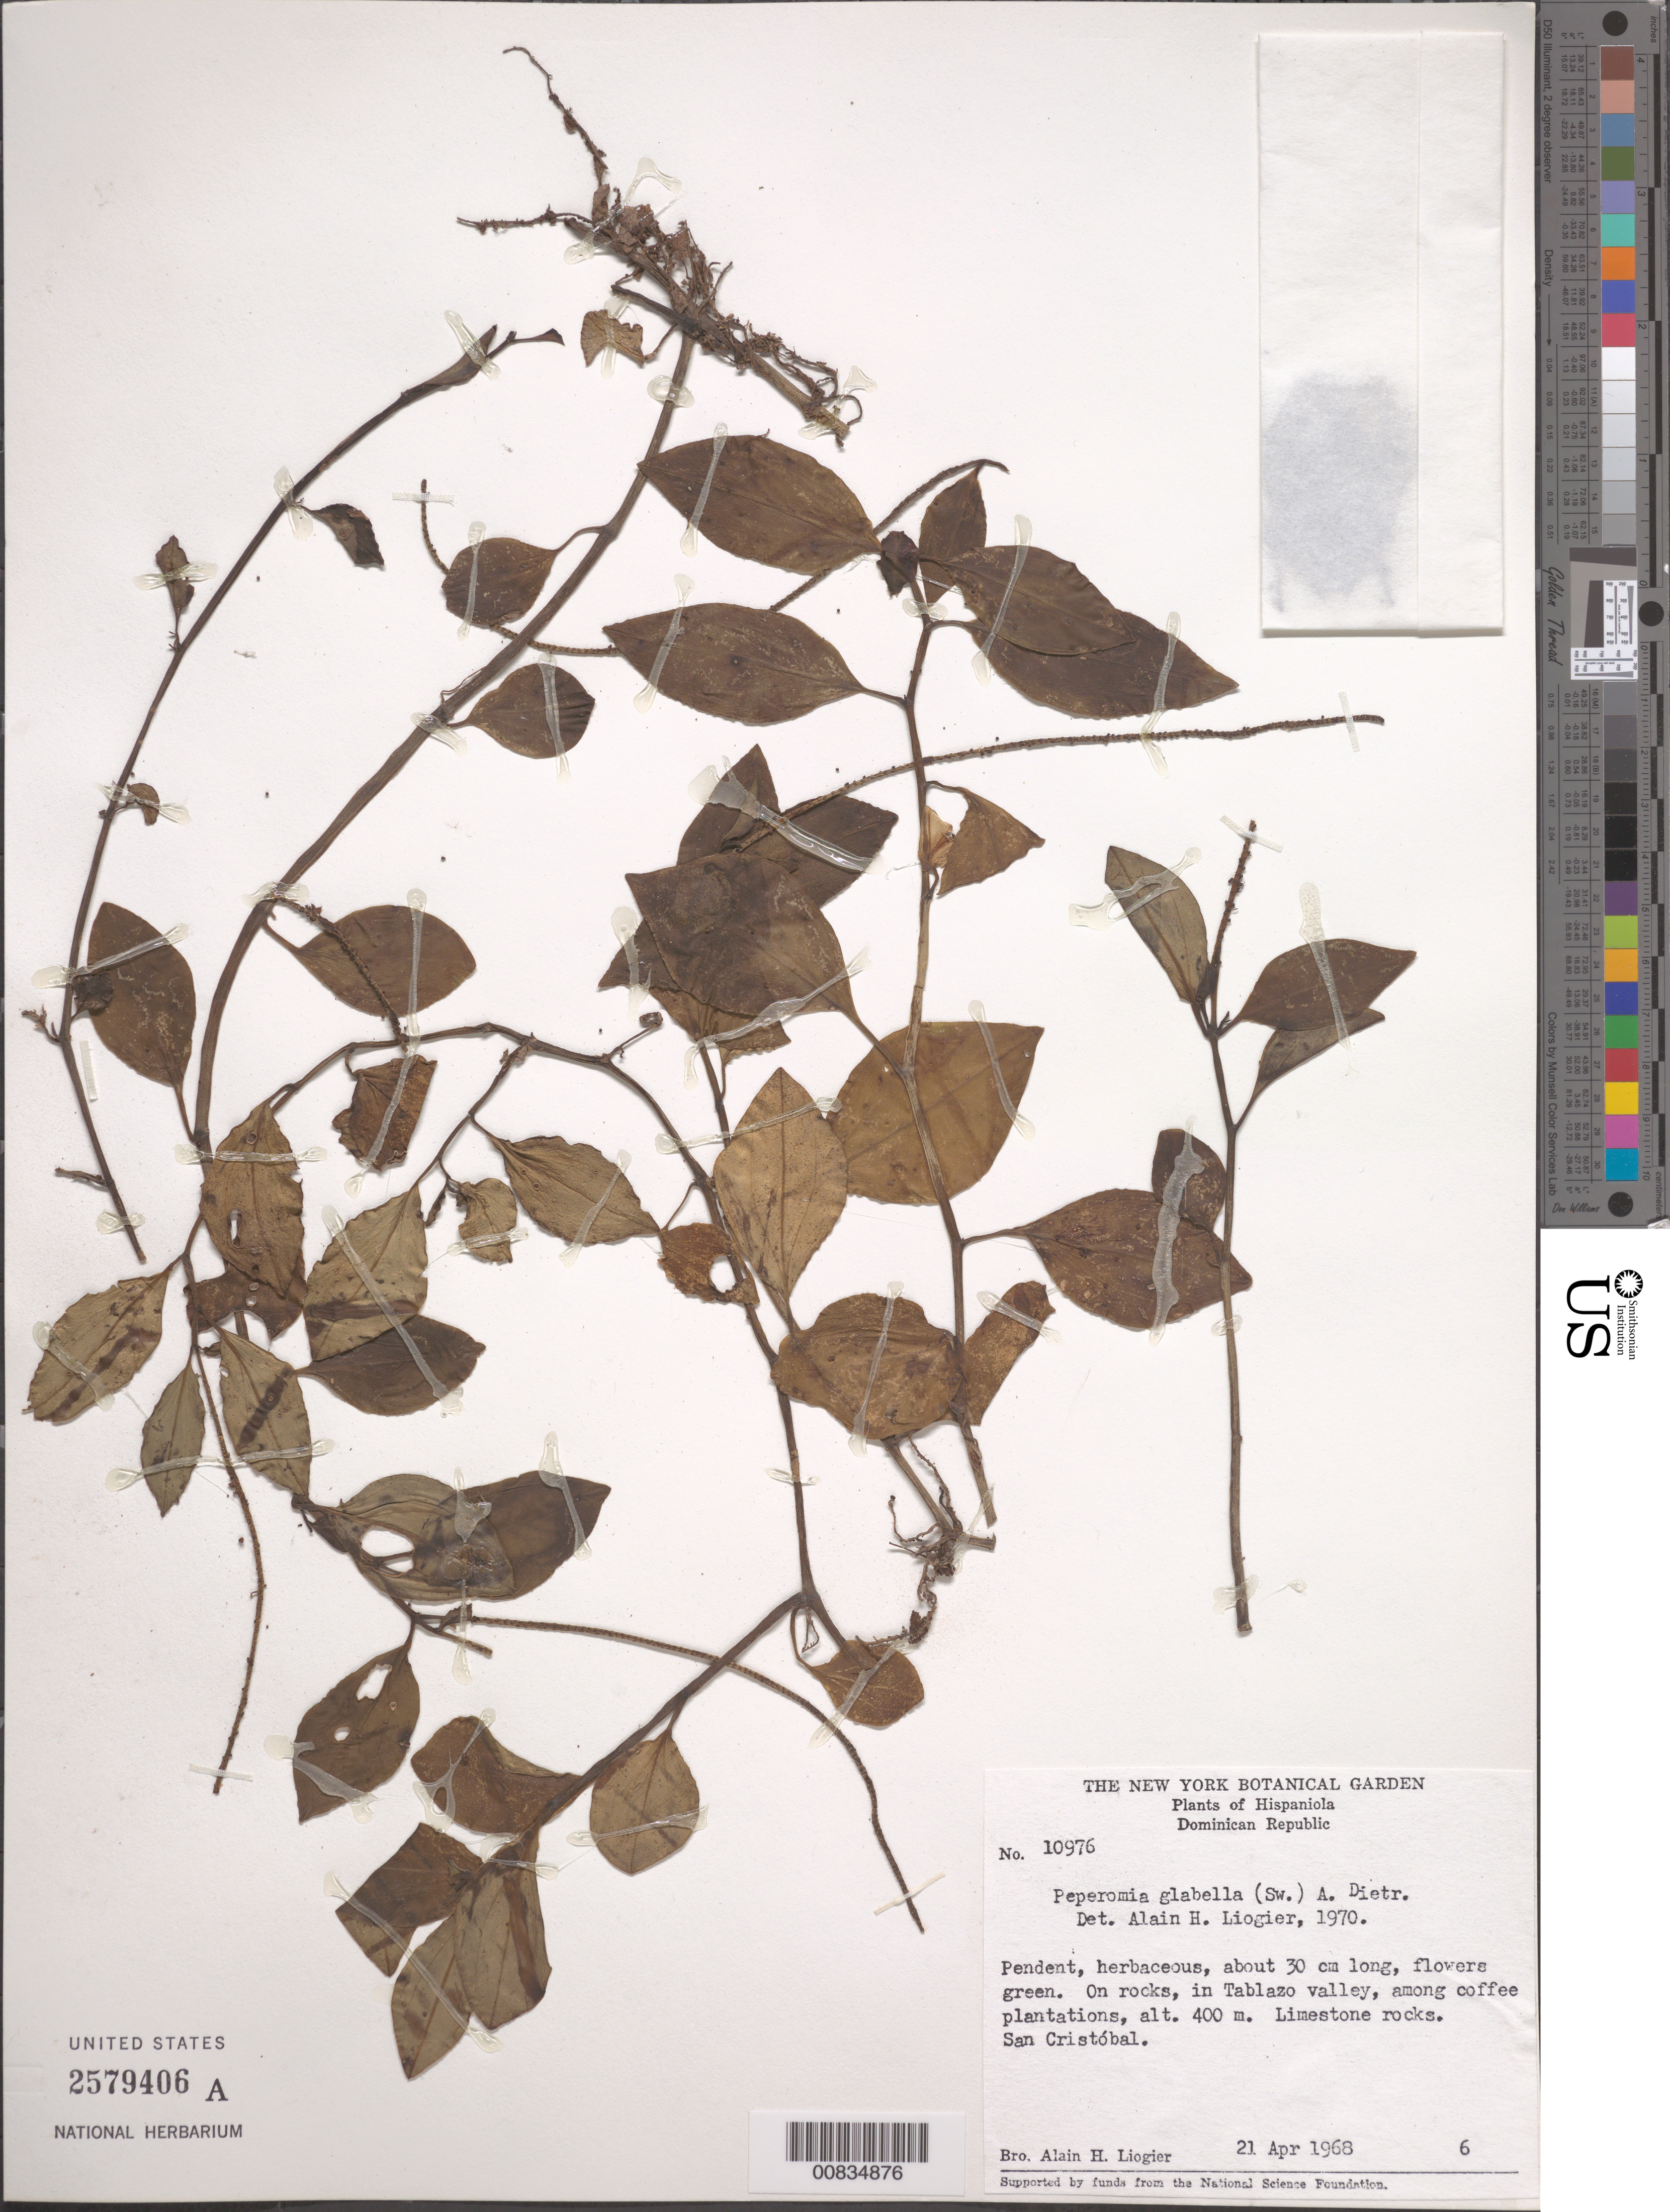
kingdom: Plantae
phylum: Tracheophyta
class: Magnoliopsida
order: Piperales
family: Piperaceae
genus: Peperomia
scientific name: Peperomia glabella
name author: (Sw.) A. Dietr.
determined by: Liogier, Alain H.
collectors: A. H. Liogier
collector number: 10976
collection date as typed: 21 Apr 1968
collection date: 1968-04-21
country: Dominican Republic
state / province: San Cristóbal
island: Hispaniola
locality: Tablazo Valley, among coffee plantations.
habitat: On limestone rocks.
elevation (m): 400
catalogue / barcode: US 2579406A